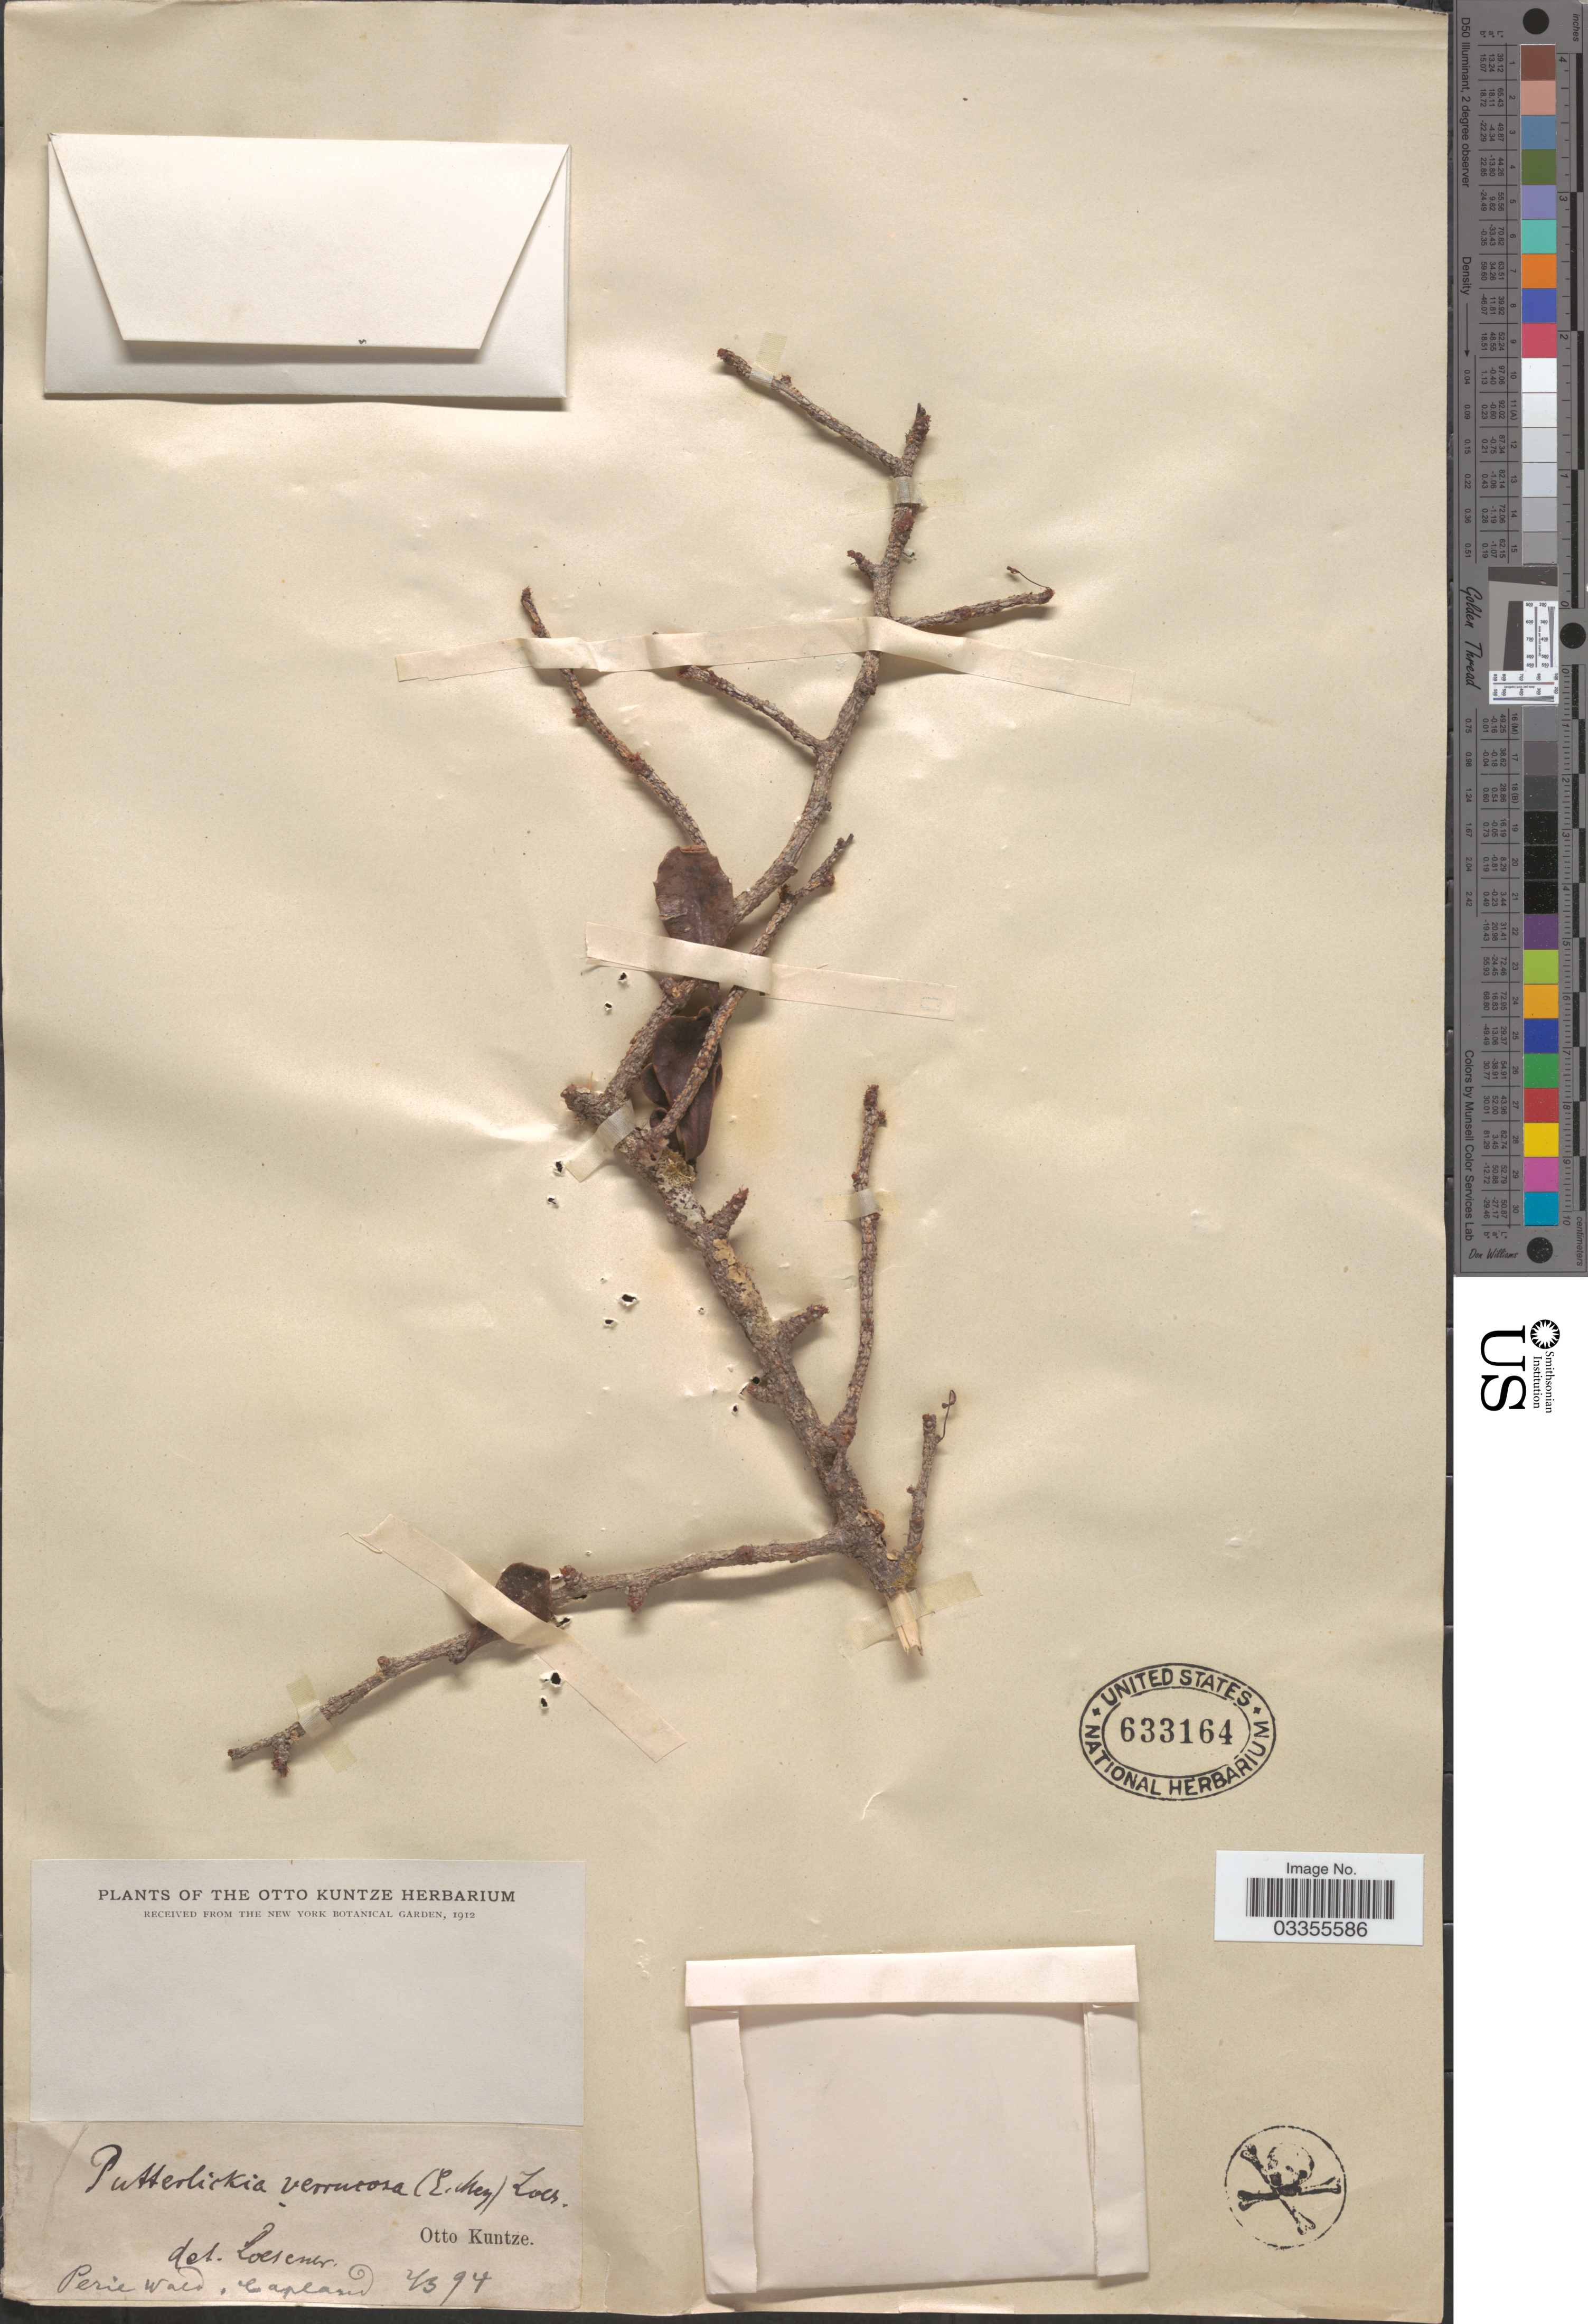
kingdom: Plantae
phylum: Tracheophyta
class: Magnoliopsida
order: Celastrales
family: Celastraceae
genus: Putterlickia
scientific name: Putterlickia verrucosa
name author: (E. Mey. ex Sond.) Szyszyl.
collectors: C.E.O. Kuntze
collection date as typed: Transcribed d/m/y: 2/3/94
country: South Africa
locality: Perie Wald, Capland.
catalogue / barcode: US 633164